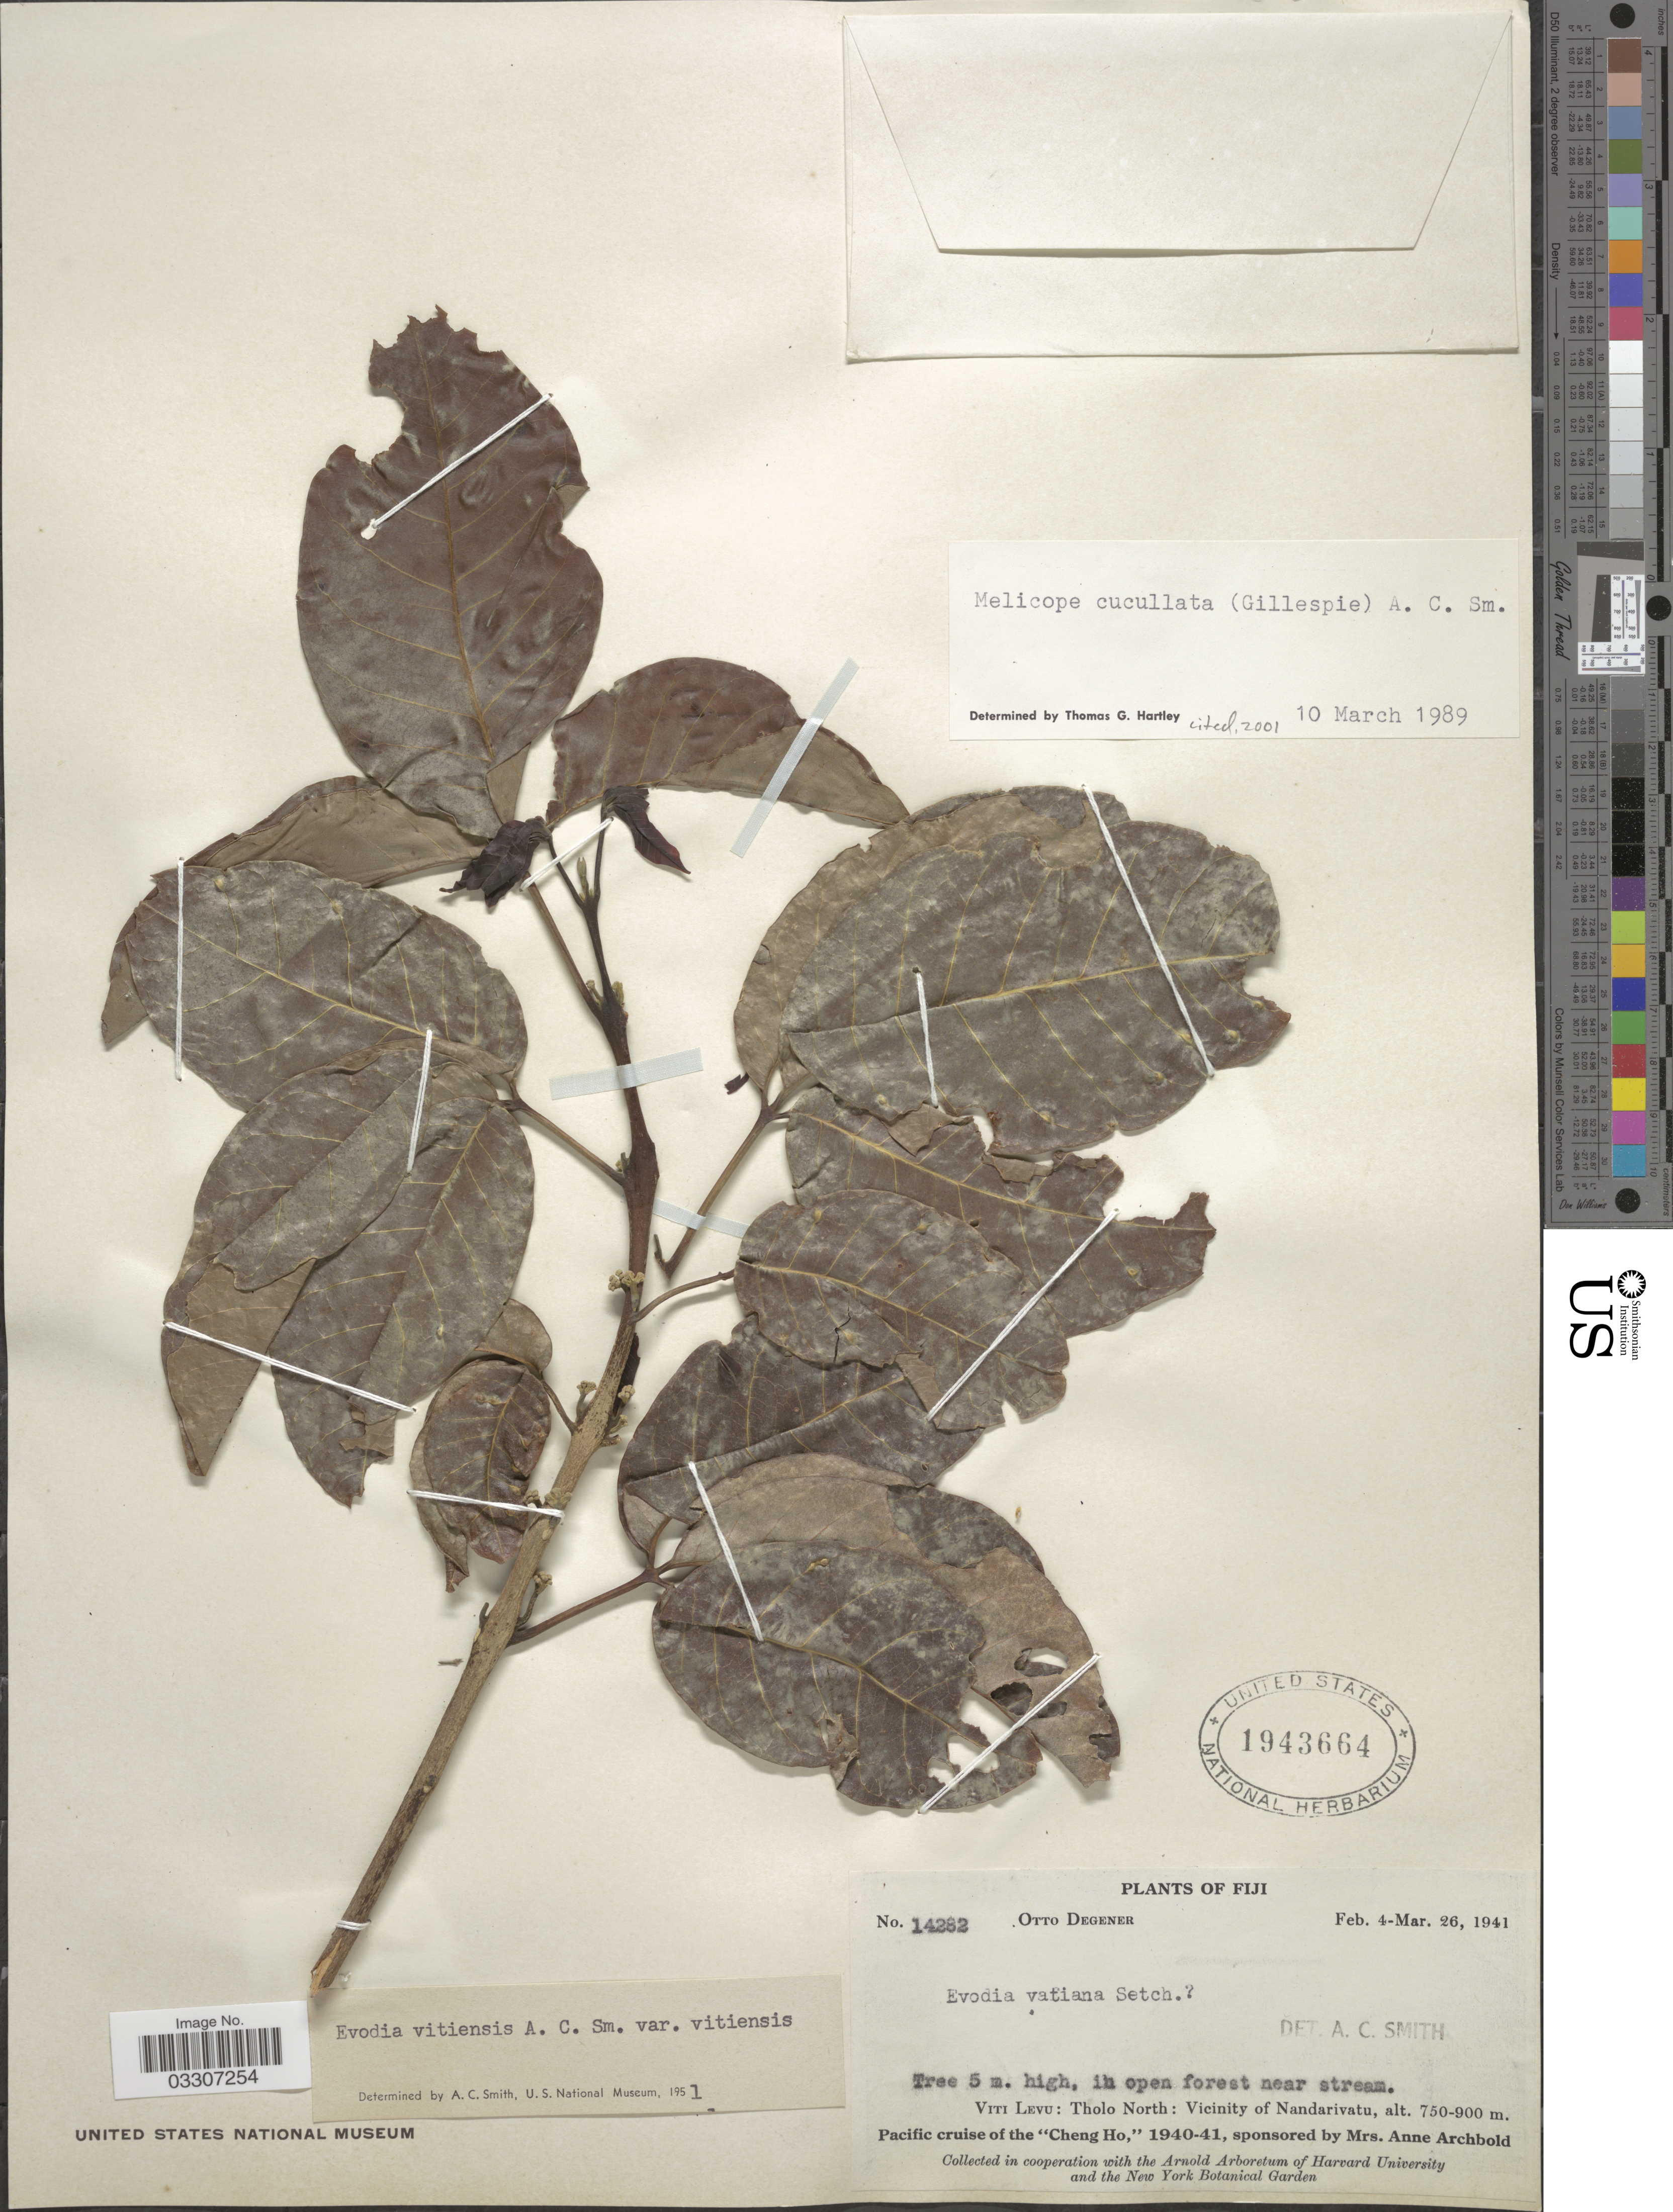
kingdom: Plantae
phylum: Tracheophyta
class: Magnoliopsida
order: Sapindales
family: Rutaceae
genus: Melicope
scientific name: Melicope cucullata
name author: (Gillespie) A.C. Sm.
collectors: O. Degener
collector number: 14282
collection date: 1941-02-04/1941-03-26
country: Fiji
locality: Viti Levu: Tholo North: Vicinity of Nandarivatu.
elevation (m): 750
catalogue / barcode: US 1943664